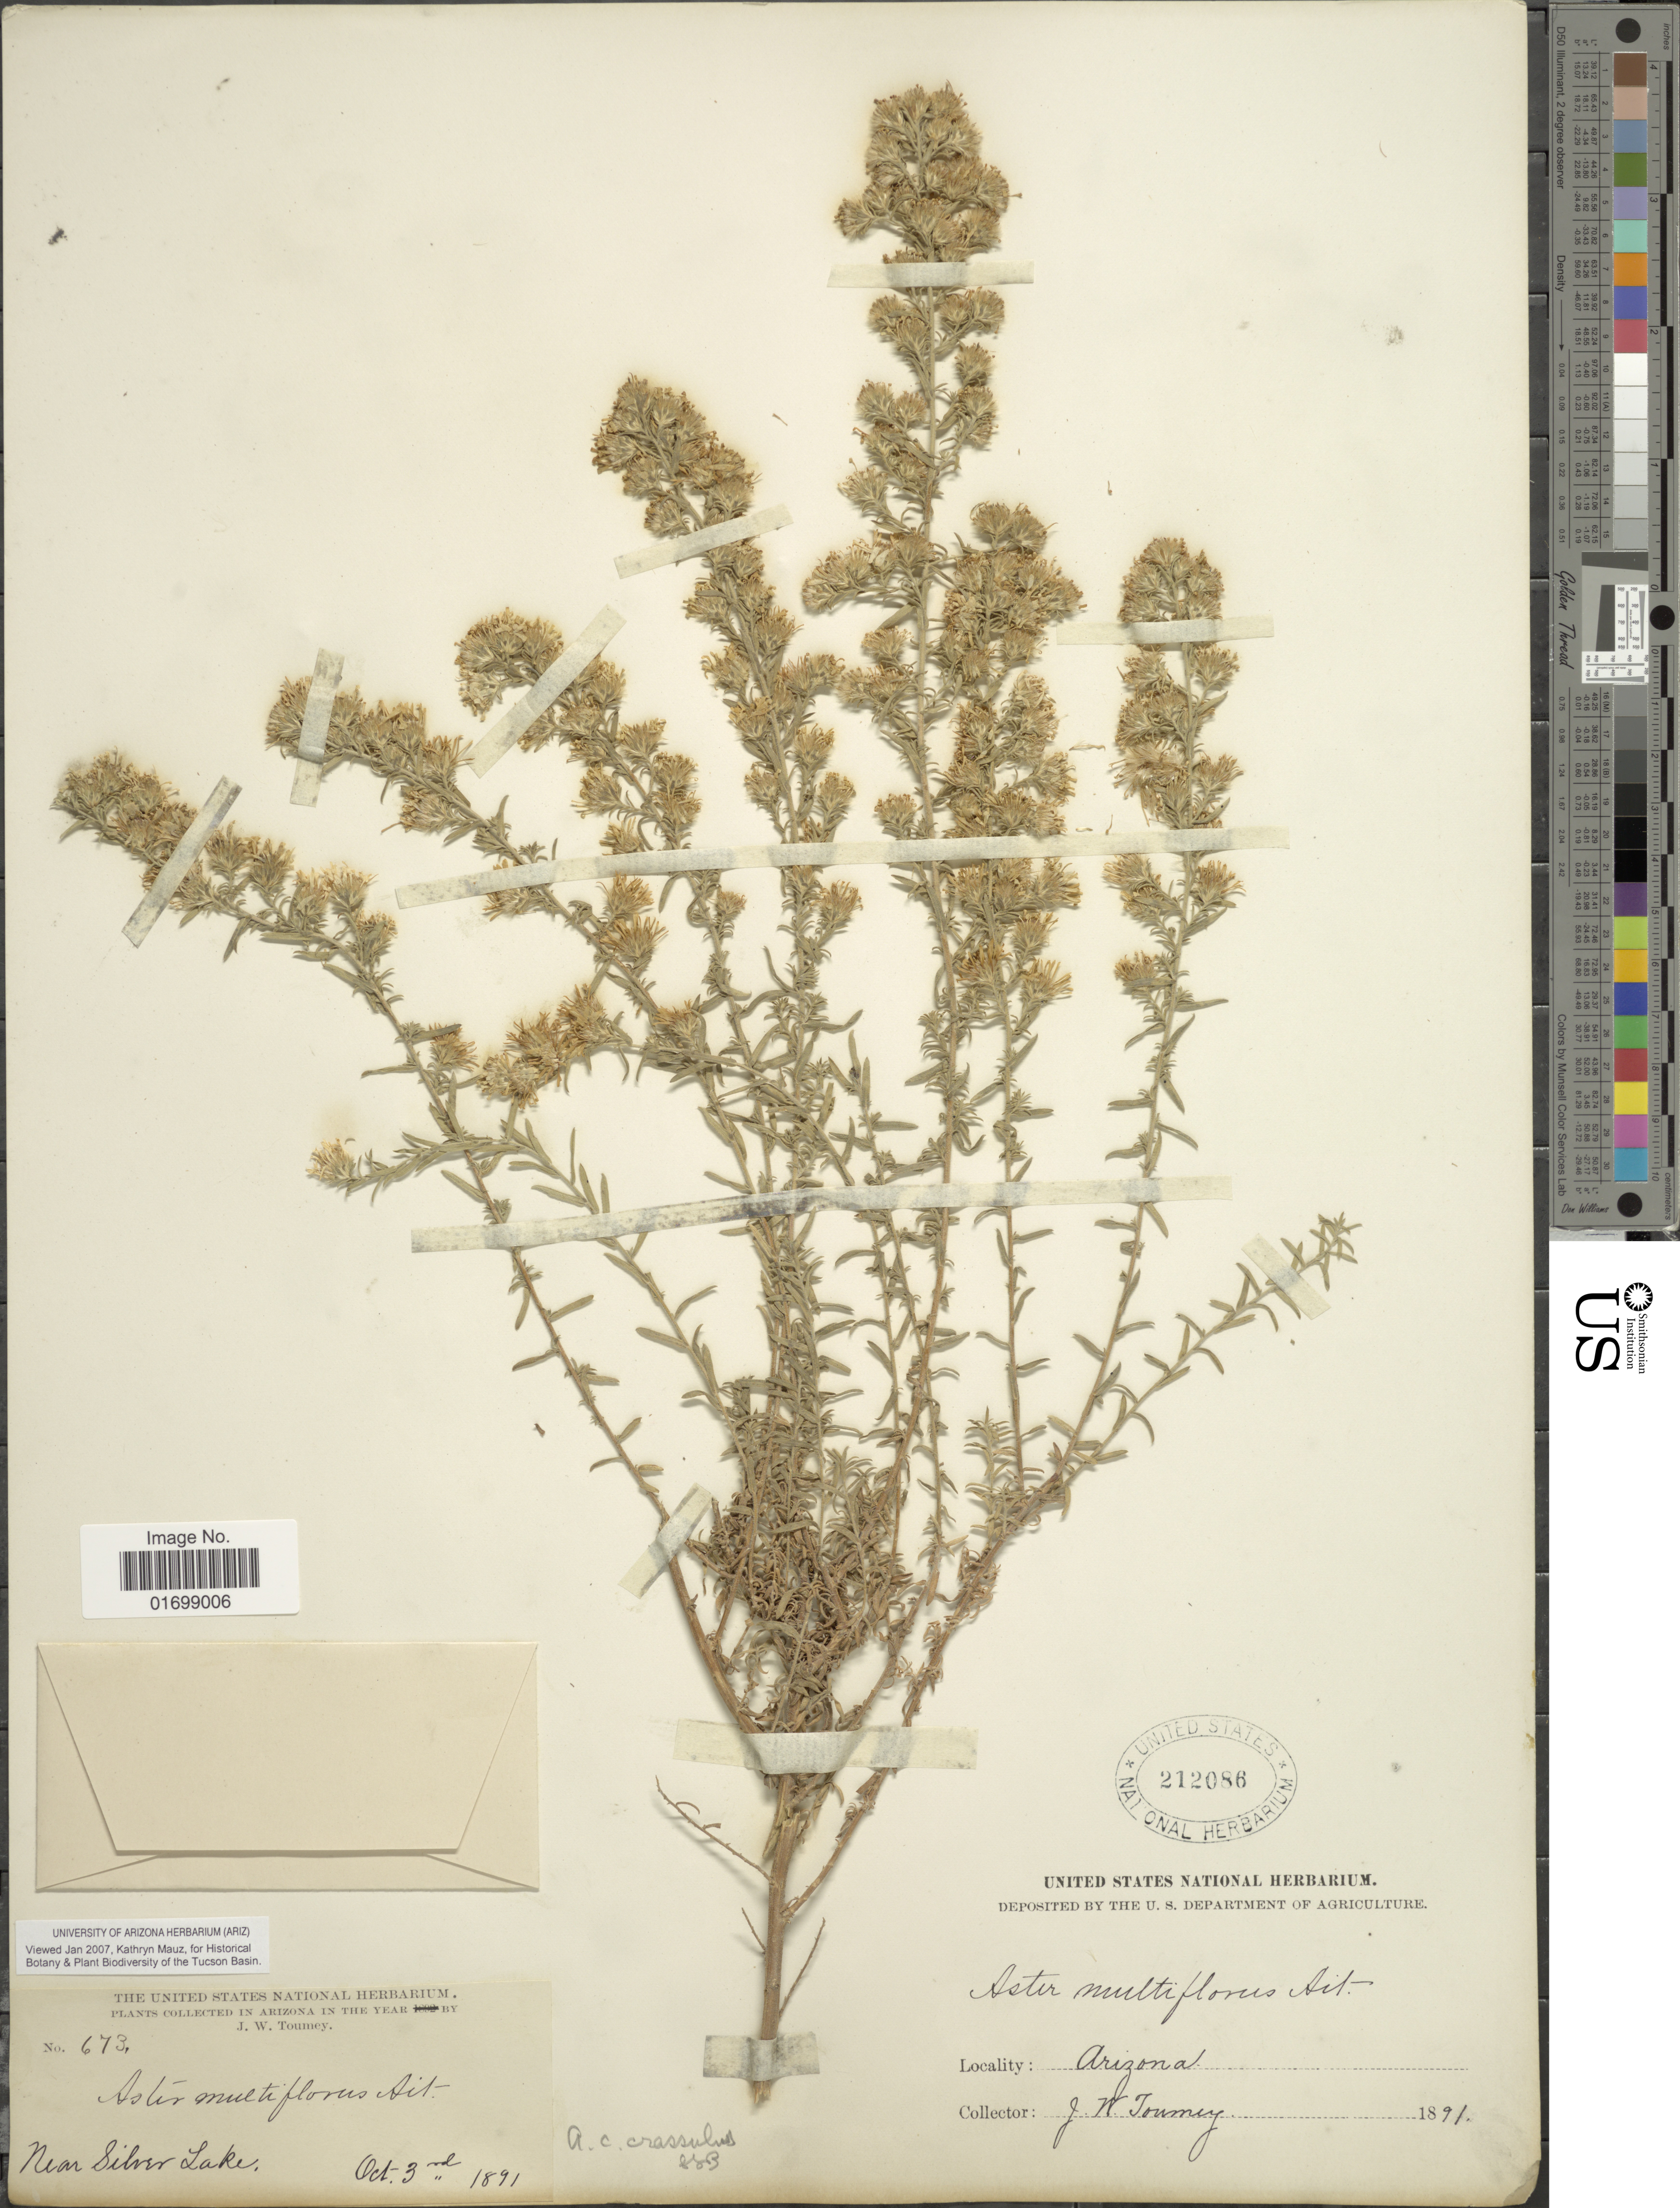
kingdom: Plantae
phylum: Tracheophyta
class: Magnoliopsida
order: Asterales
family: Asteraceae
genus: Symphyotrichum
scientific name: Symphyotrichum ericoides var. prostratum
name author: (Kuntze) G.L. Nesom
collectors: J. W. Toumey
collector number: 673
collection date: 1891-10-03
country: United States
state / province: Arizona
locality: Near Silver Lake.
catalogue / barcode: US 212086